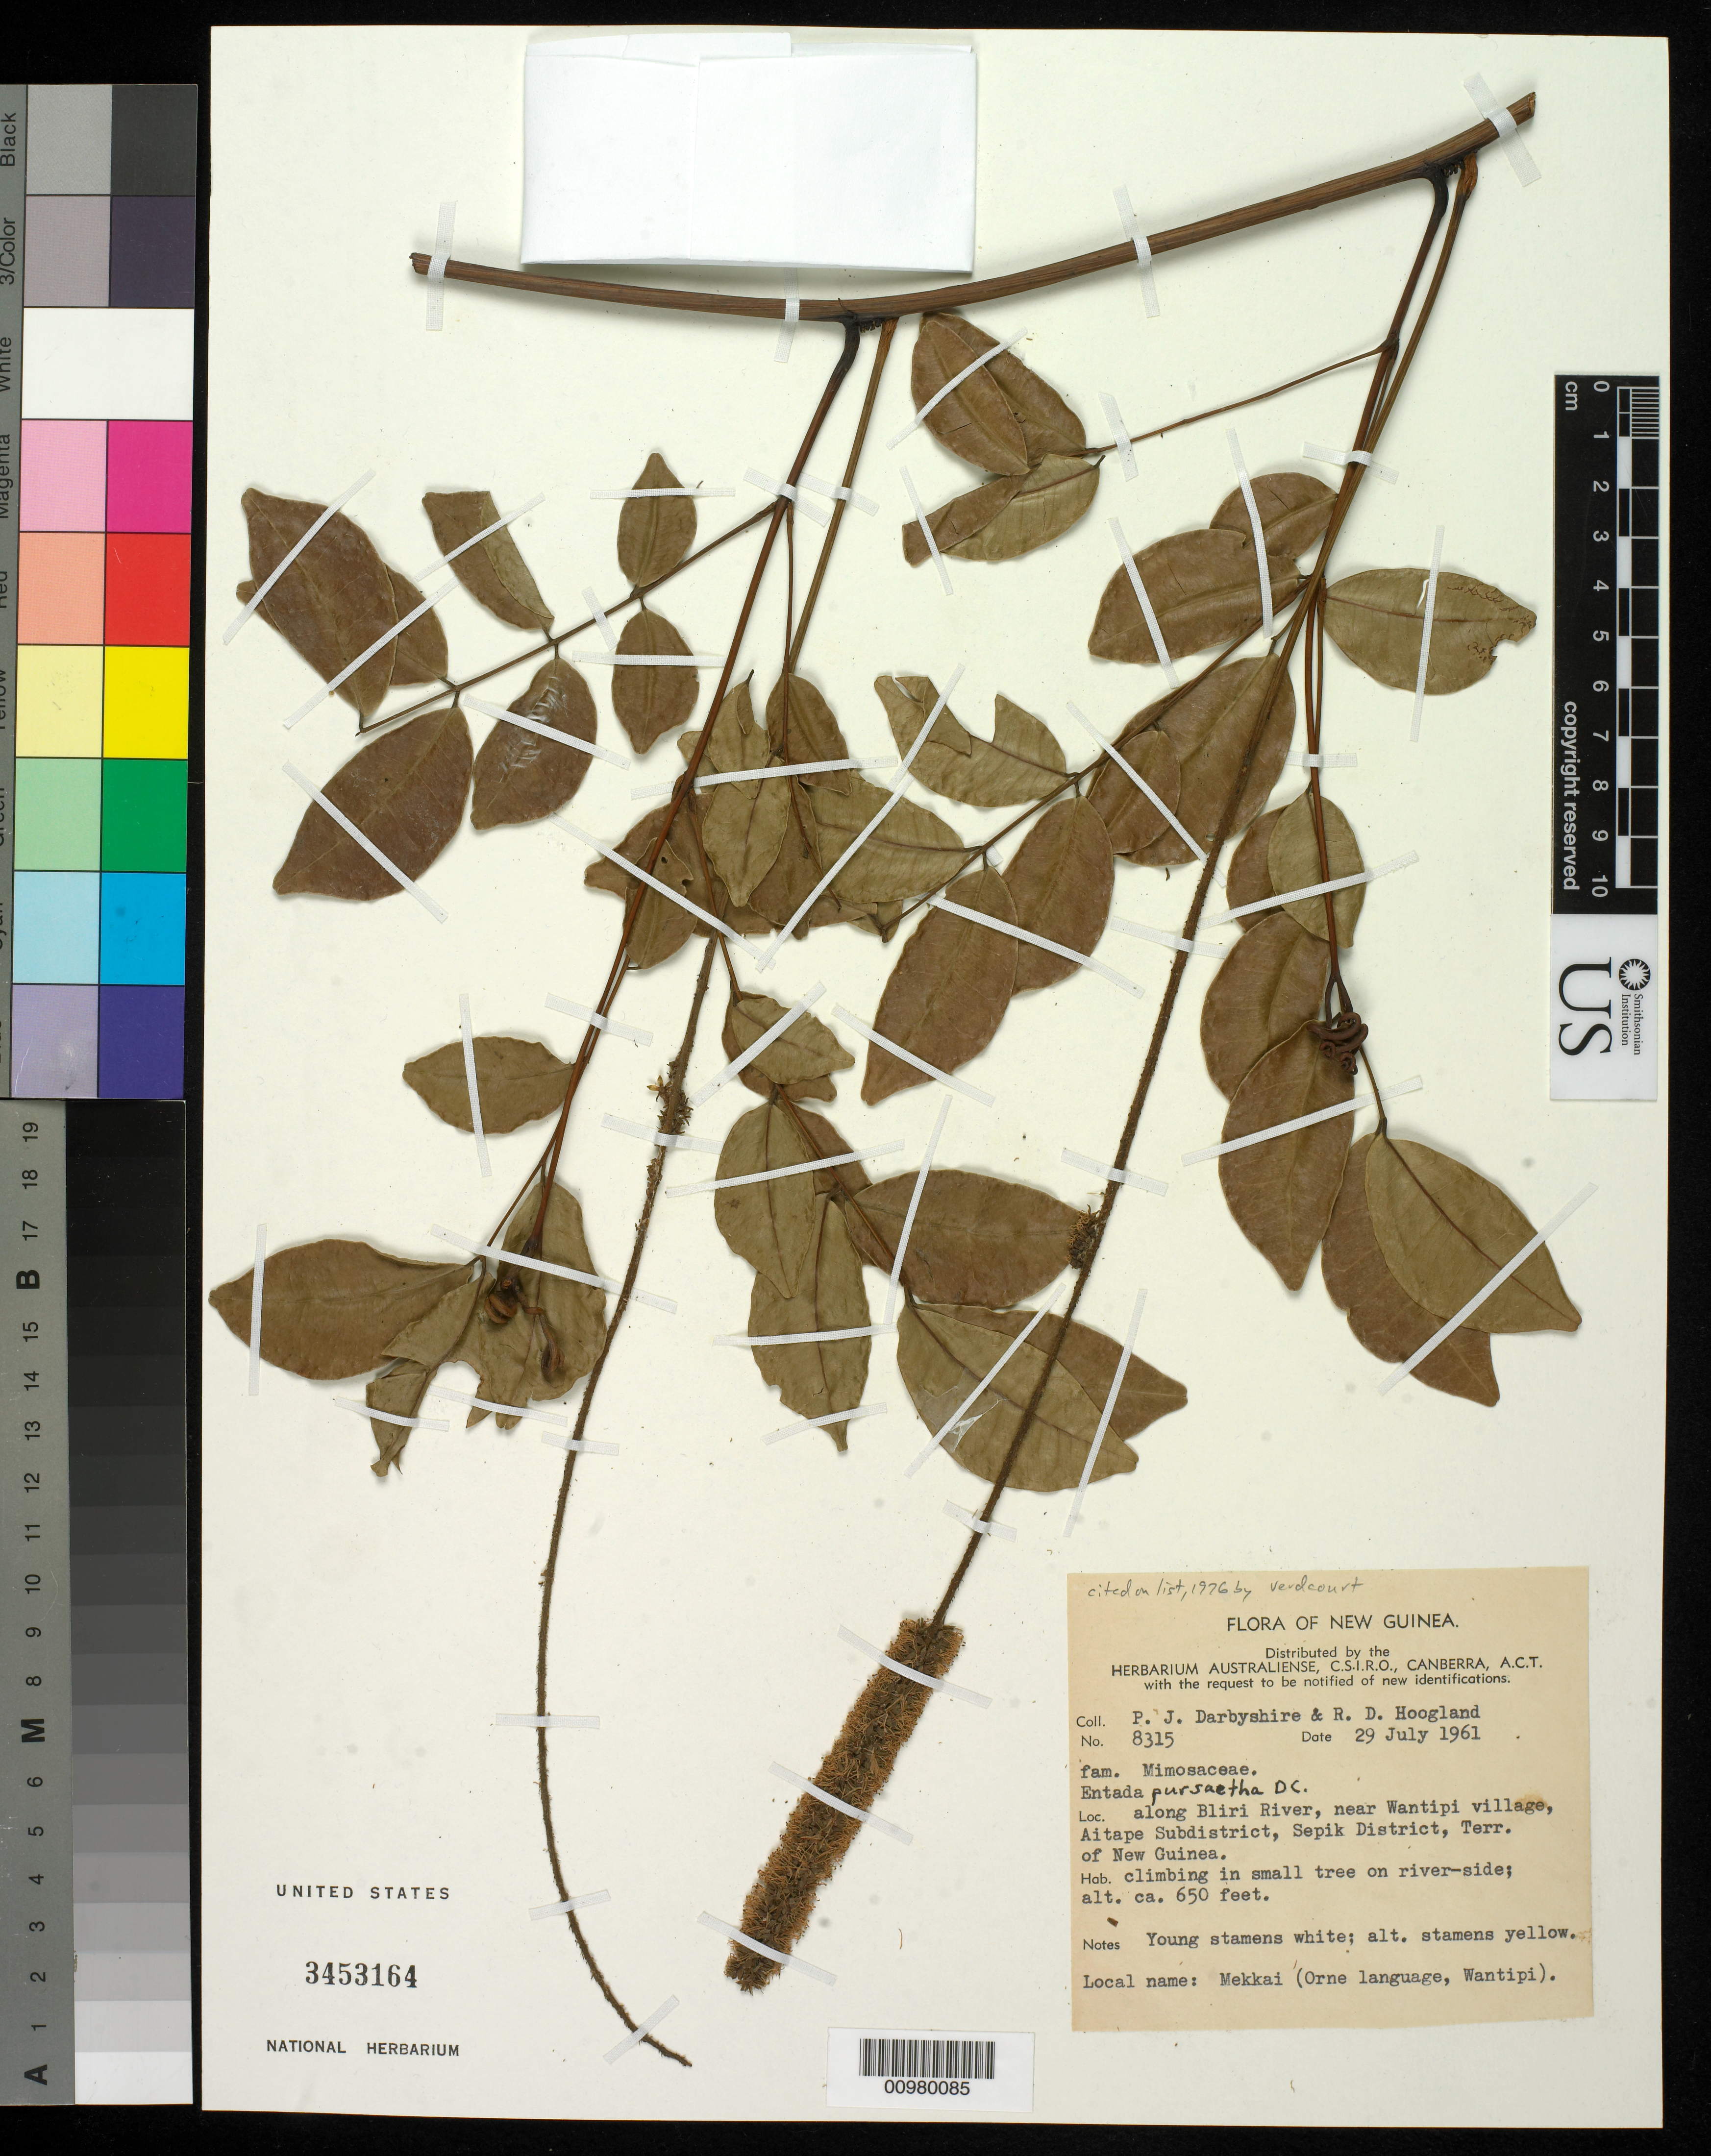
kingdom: Plantae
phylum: Tracheophyta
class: Magnoliopsida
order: Fabales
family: Fabaceae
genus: Entada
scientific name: Entada pursaetha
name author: DC.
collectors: P. Darbyshire & R. D. Hoogland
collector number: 8315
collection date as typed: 29 Jul 1961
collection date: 1961-07-29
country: Papua New Guinea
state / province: Sandaun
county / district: Aitape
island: New Guinea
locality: along Bliri River, near Wantipi village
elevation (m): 198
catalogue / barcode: US 3453164